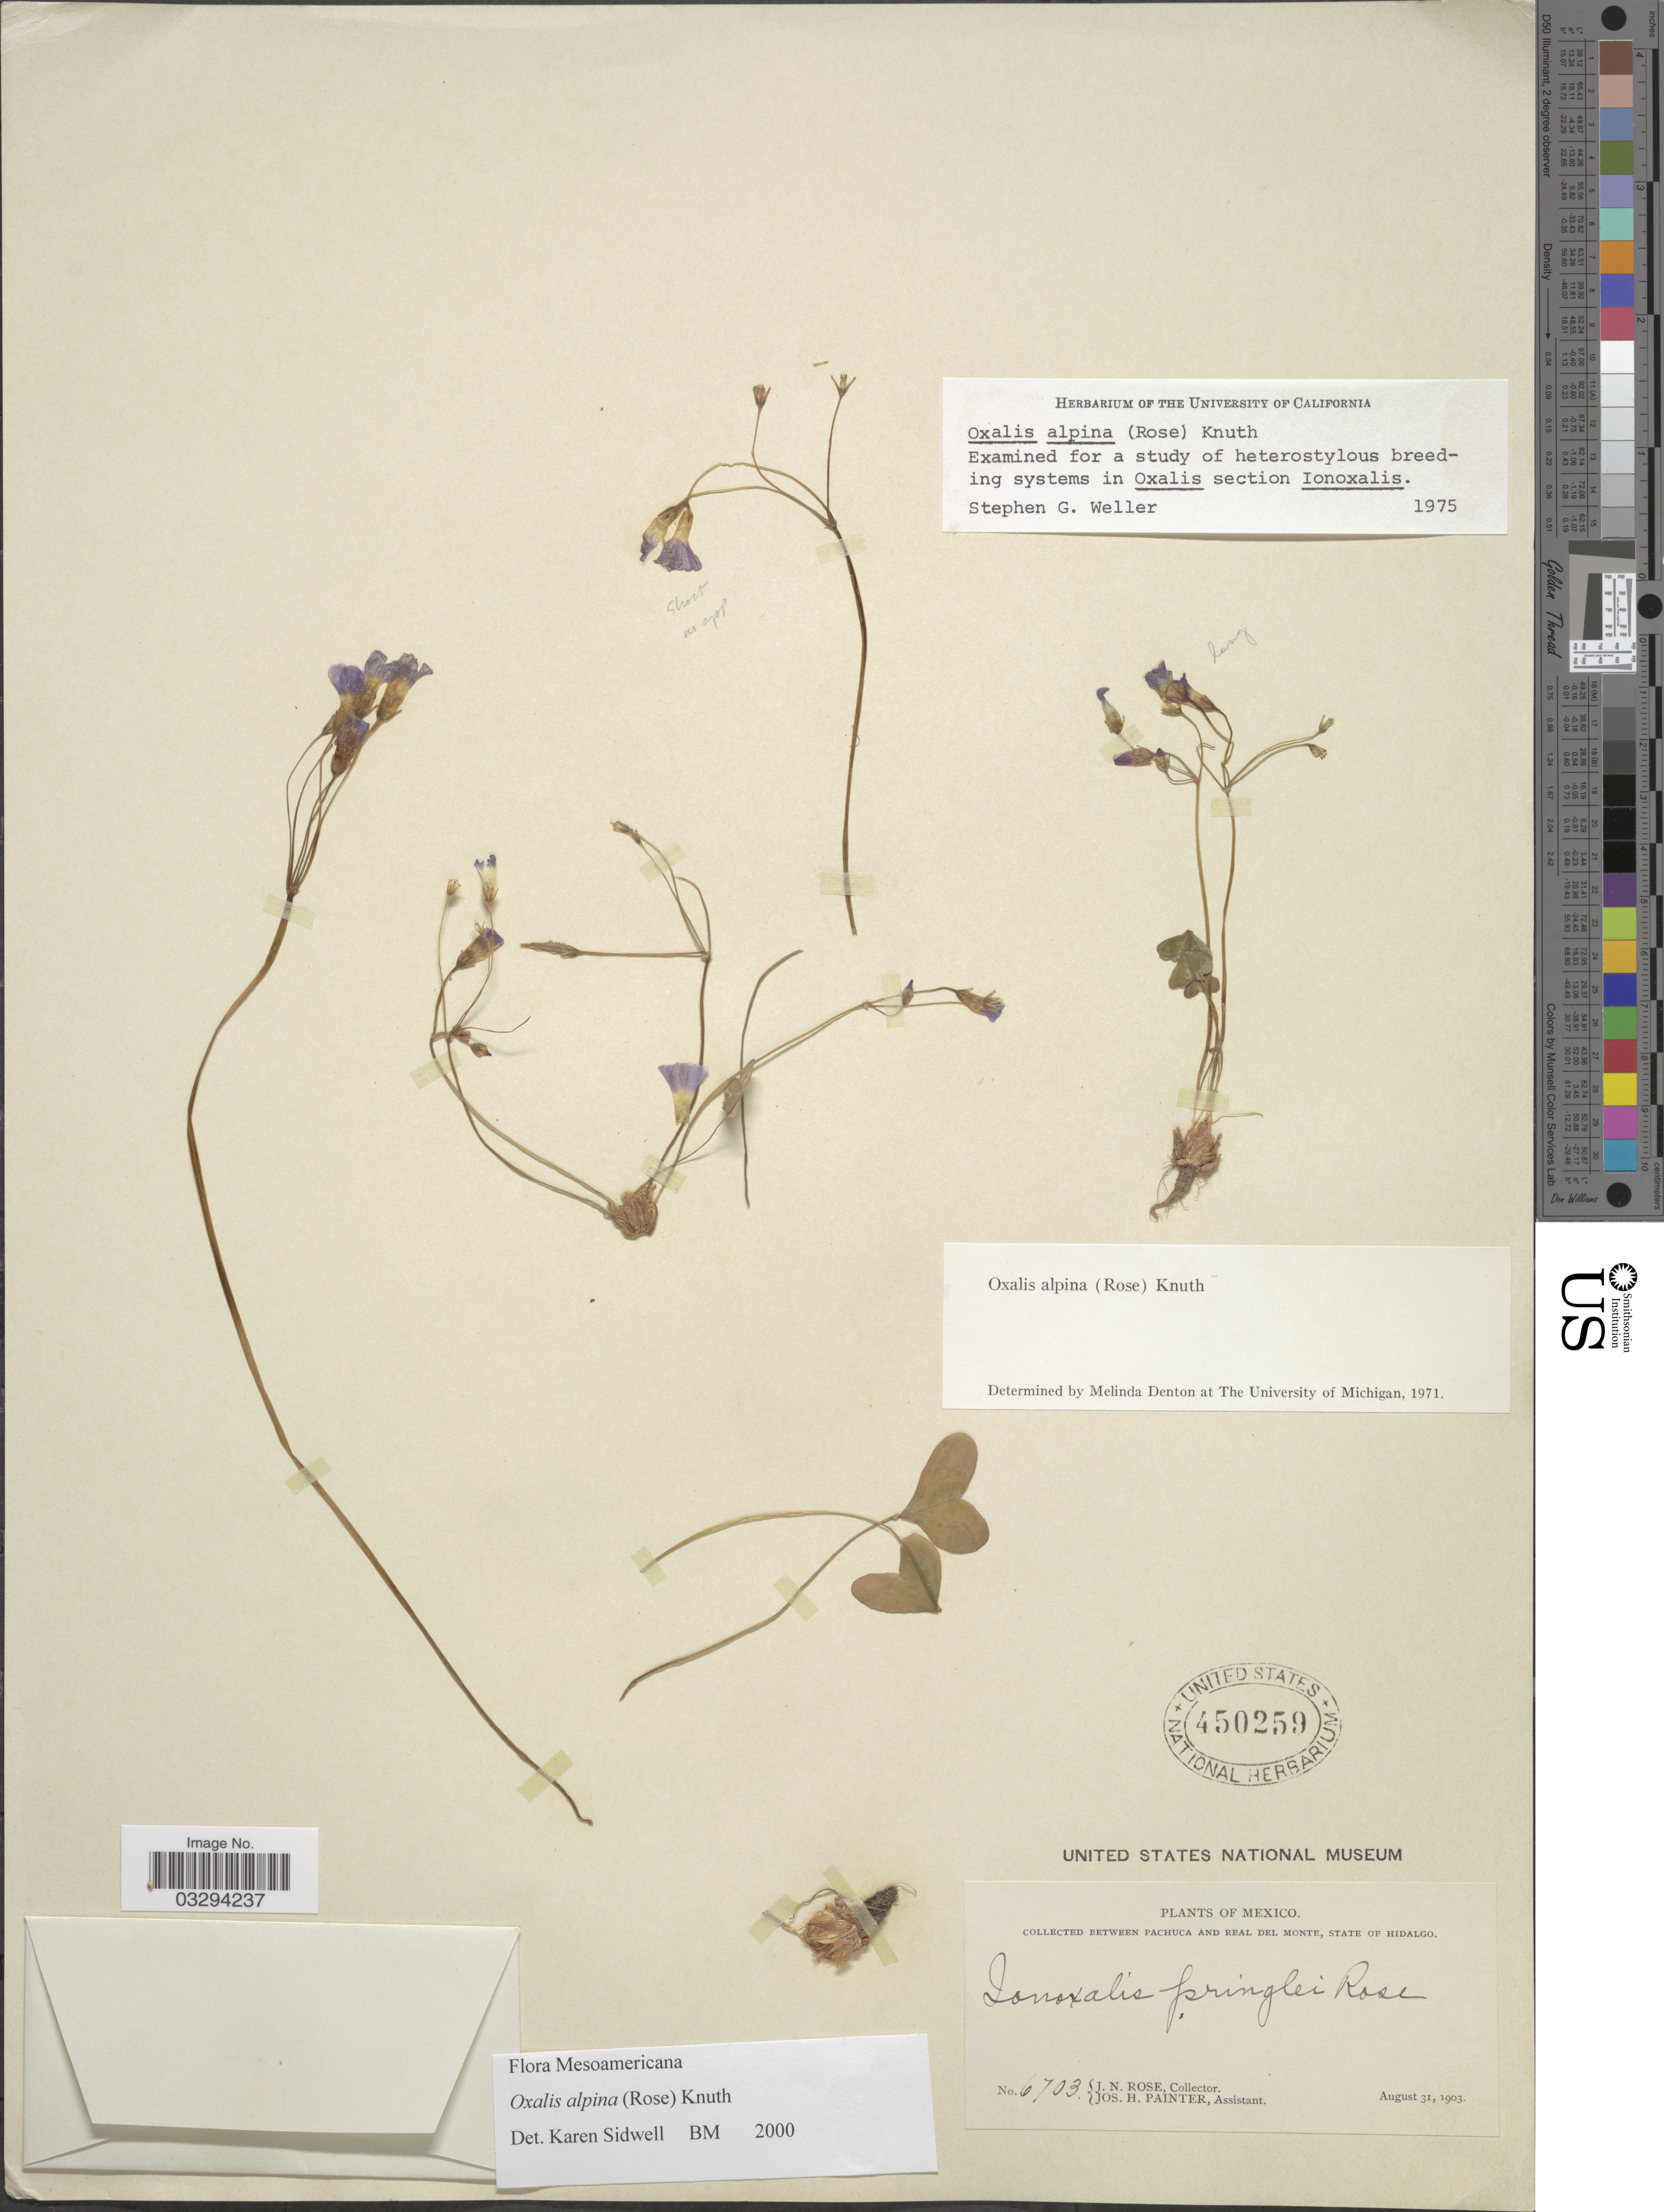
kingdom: Plantae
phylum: Tracheophyta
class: Magnoliopsida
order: Oxalidales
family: Oxalidaceae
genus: Oxalis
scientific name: Oxalis alpina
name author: (Rose) R. Knuth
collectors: J. N. Rose & J. H. Painter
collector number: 6703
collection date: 1903-08-31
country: Mexico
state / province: Hidalgo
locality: Between Pachuca and Real del Monte.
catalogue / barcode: US 450259